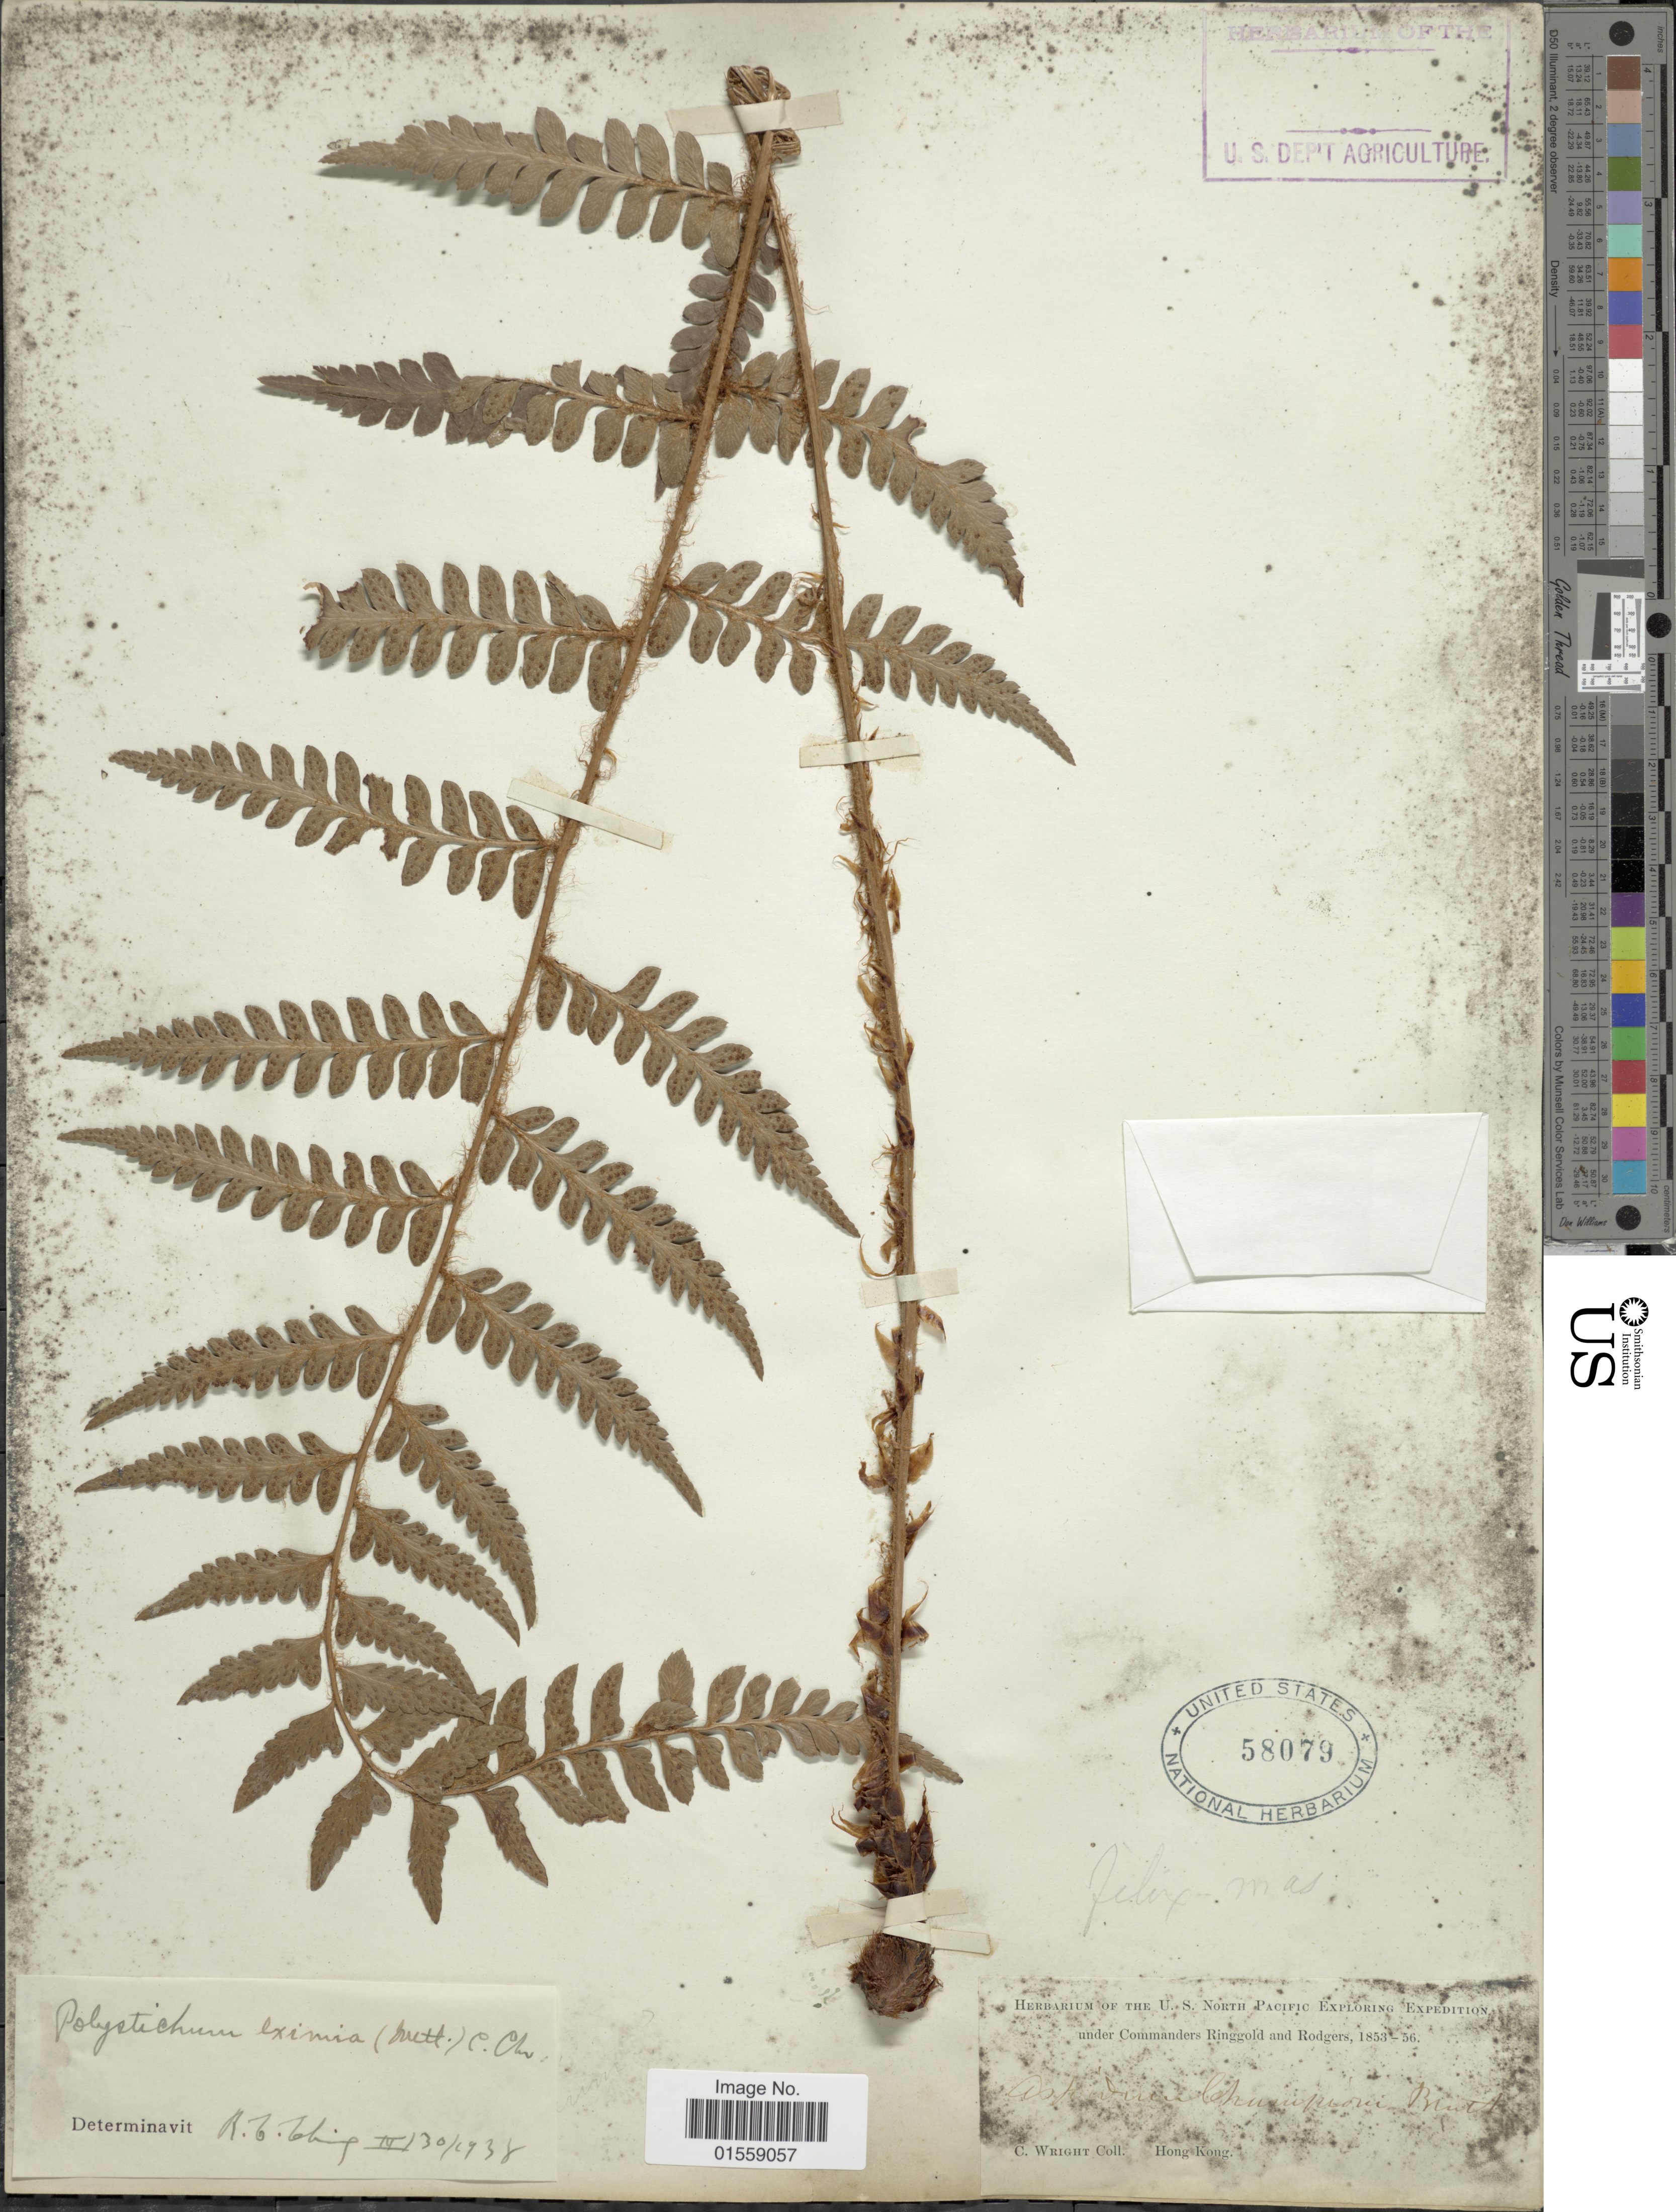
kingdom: Plantae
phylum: Tracheophyta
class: Polypodiopsida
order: Polypodiales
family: Dryopteridaceae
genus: Polystichum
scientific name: Polystichum eximium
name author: (Mett. ex Kuhn) C. Chr.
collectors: C. Wright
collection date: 1853/1856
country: China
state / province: Hong Kong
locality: U.S. North Pacific.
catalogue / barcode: US 58079